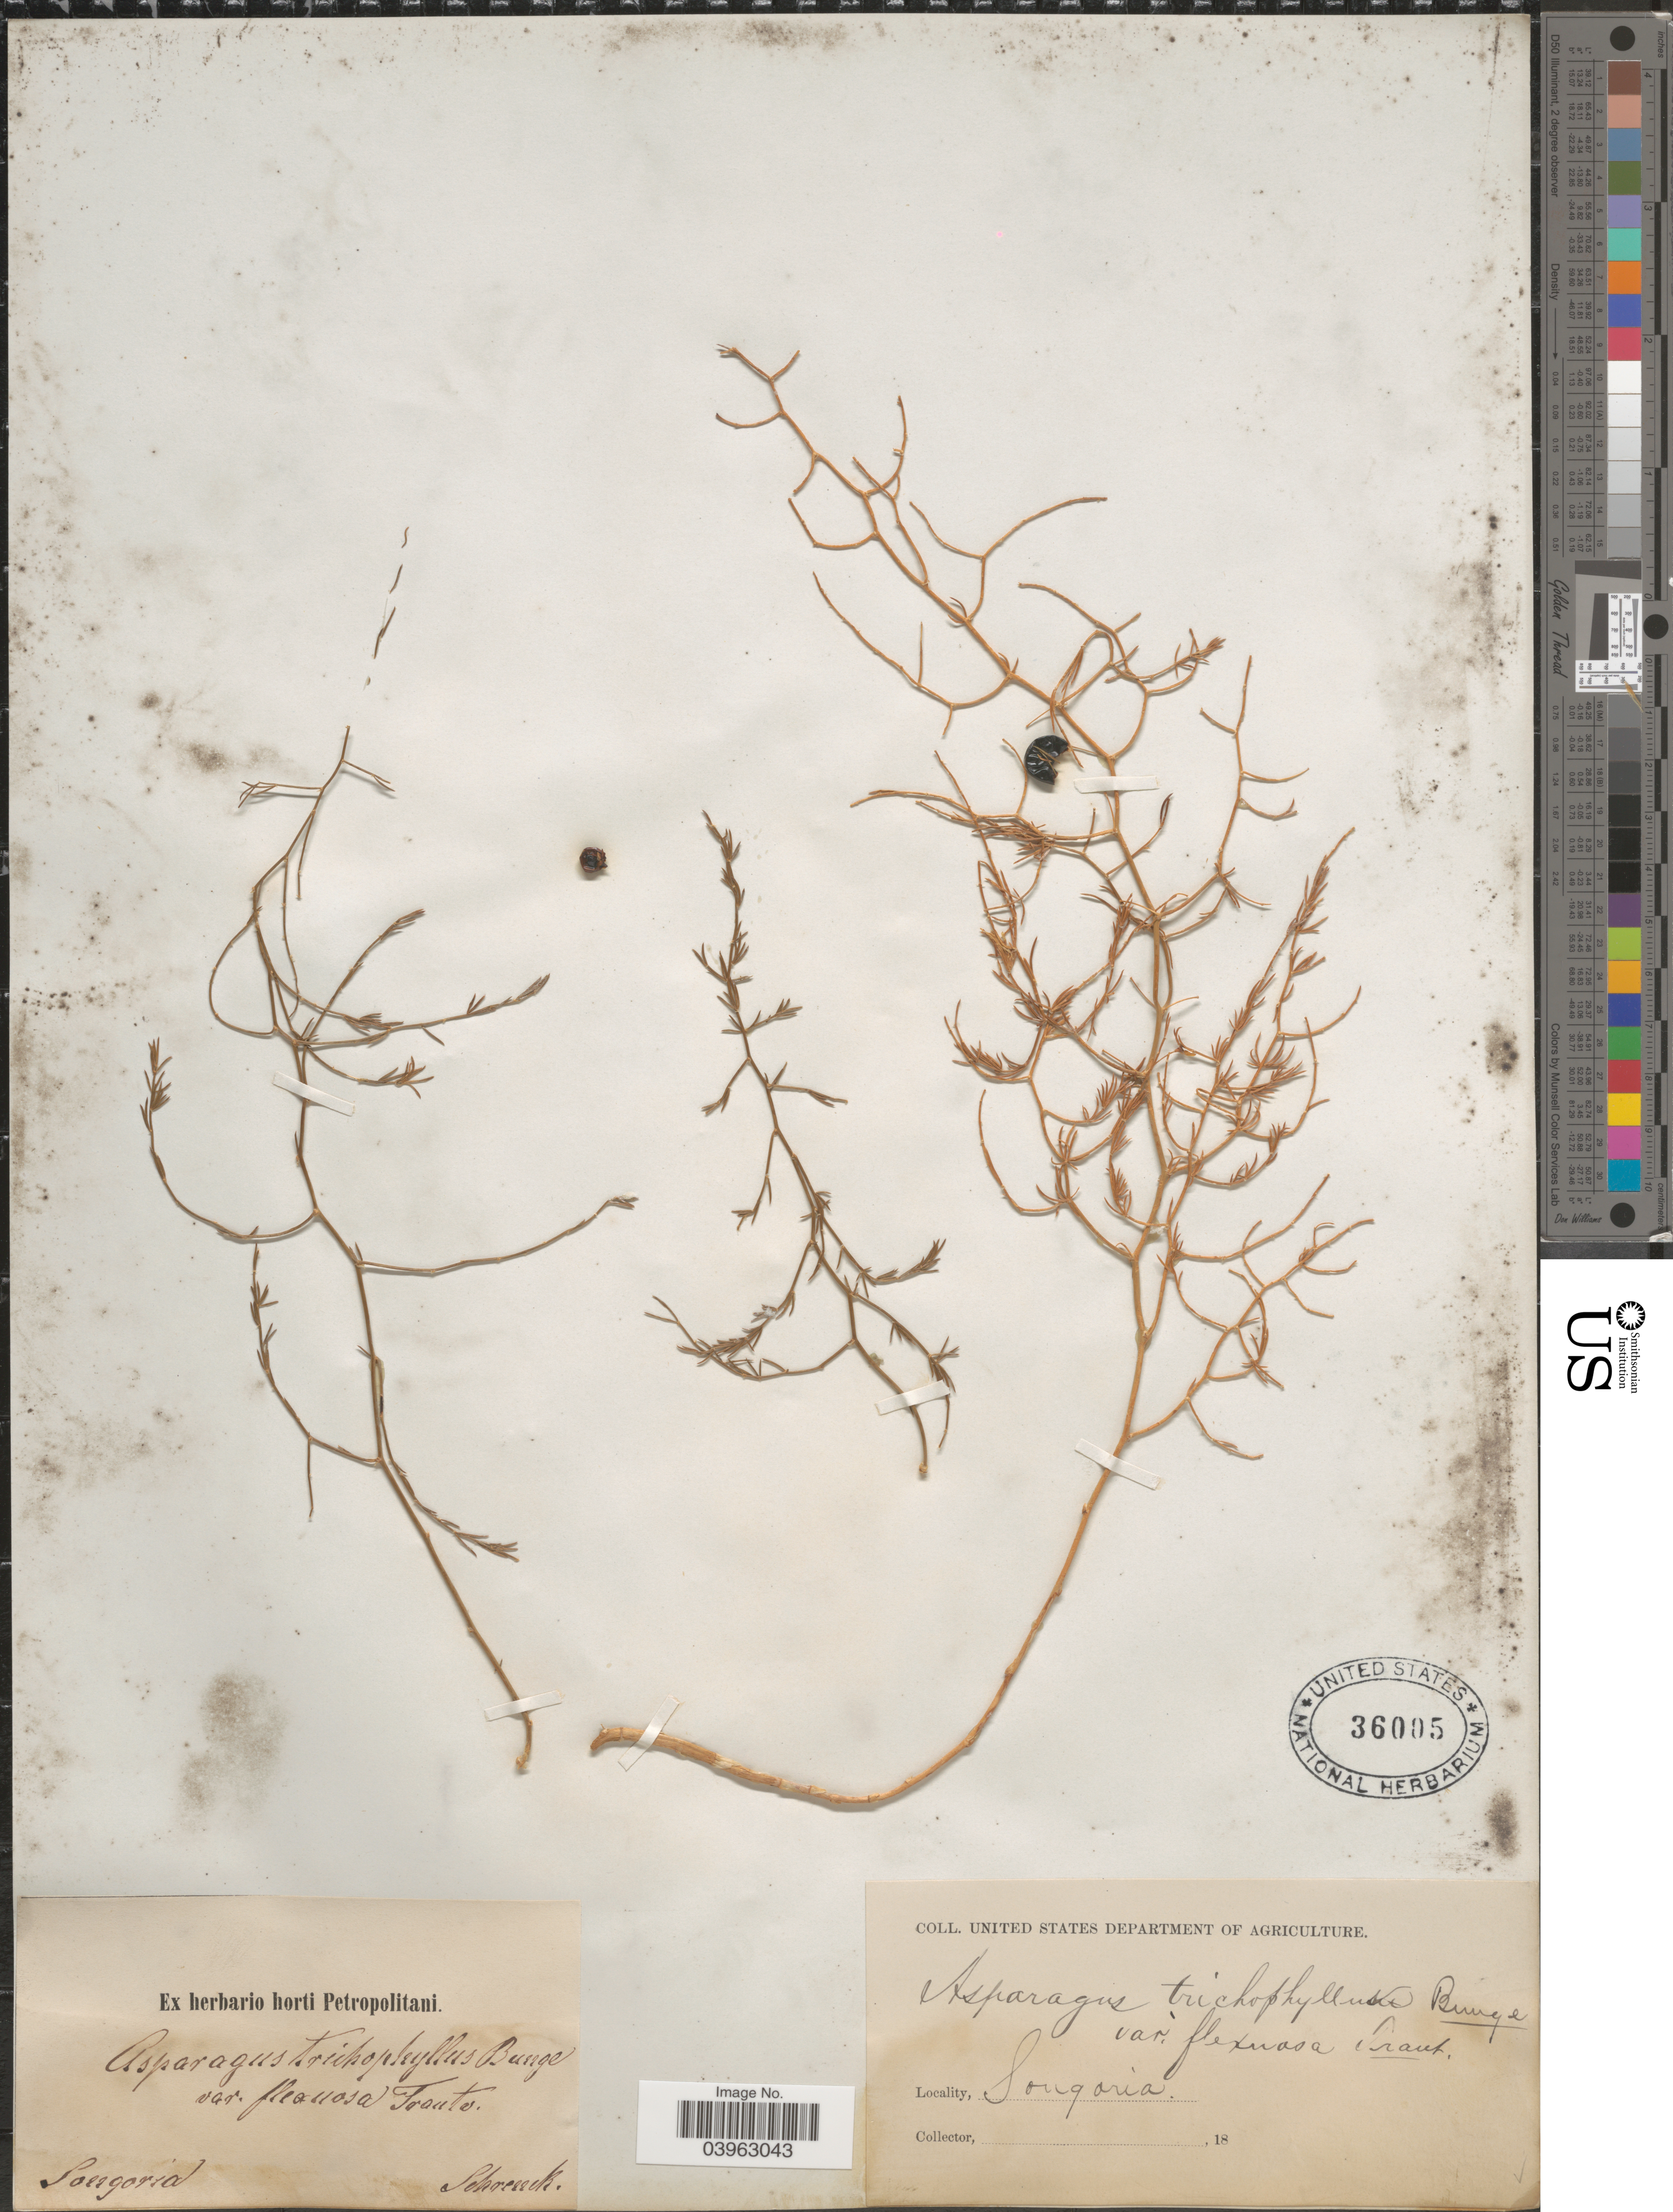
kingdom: Plantae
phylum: Tracheophyta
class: Liliopsida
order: Asparagales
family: Asparagaceae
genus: Asparagus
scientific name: Asparagus trichophyllus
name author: Bunge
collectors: A.G. Schrenk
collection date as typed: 18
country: China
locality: Songoria.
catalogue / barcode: US 36005